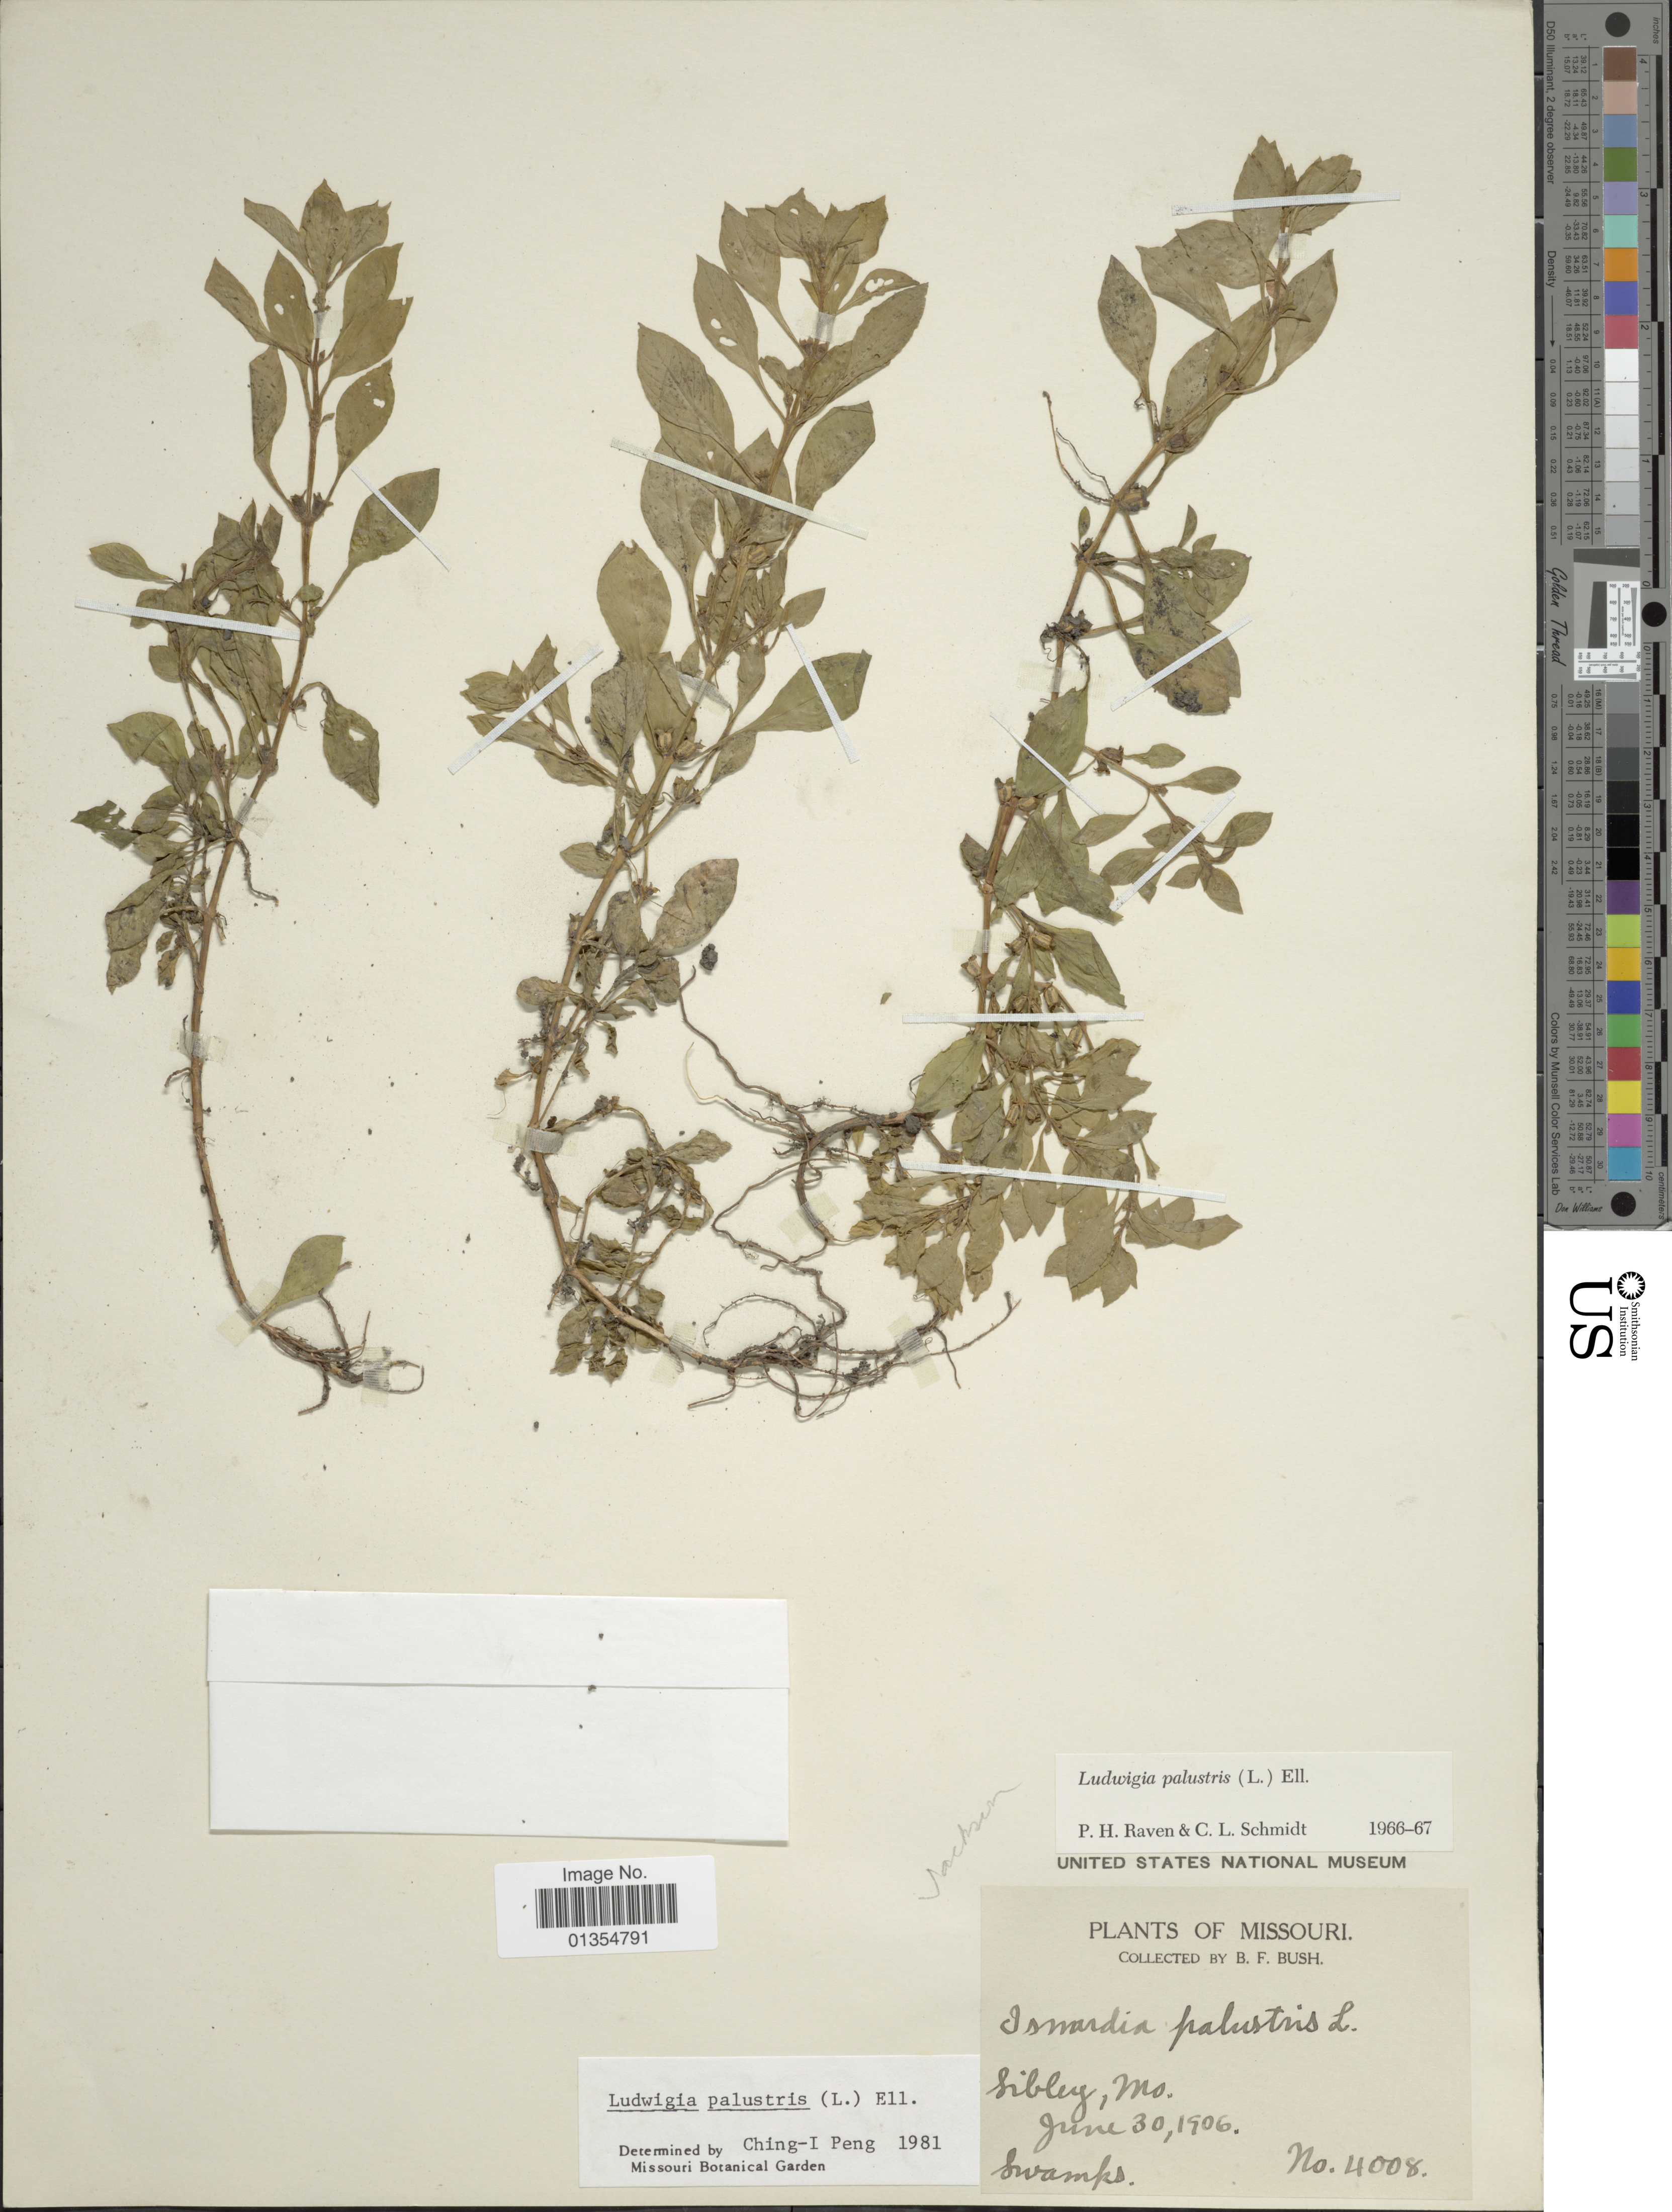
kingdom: Plantae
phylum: Tracheophyta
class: Magnoliopsida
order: Myrtales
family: Onagraceae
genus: Ludwigia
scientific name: Ludwigia palustris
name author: (L.) Elliott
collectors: B. F. Bush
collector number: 4008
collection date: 1906-06-30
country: United States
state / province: Missouri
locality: Sibley, Mo